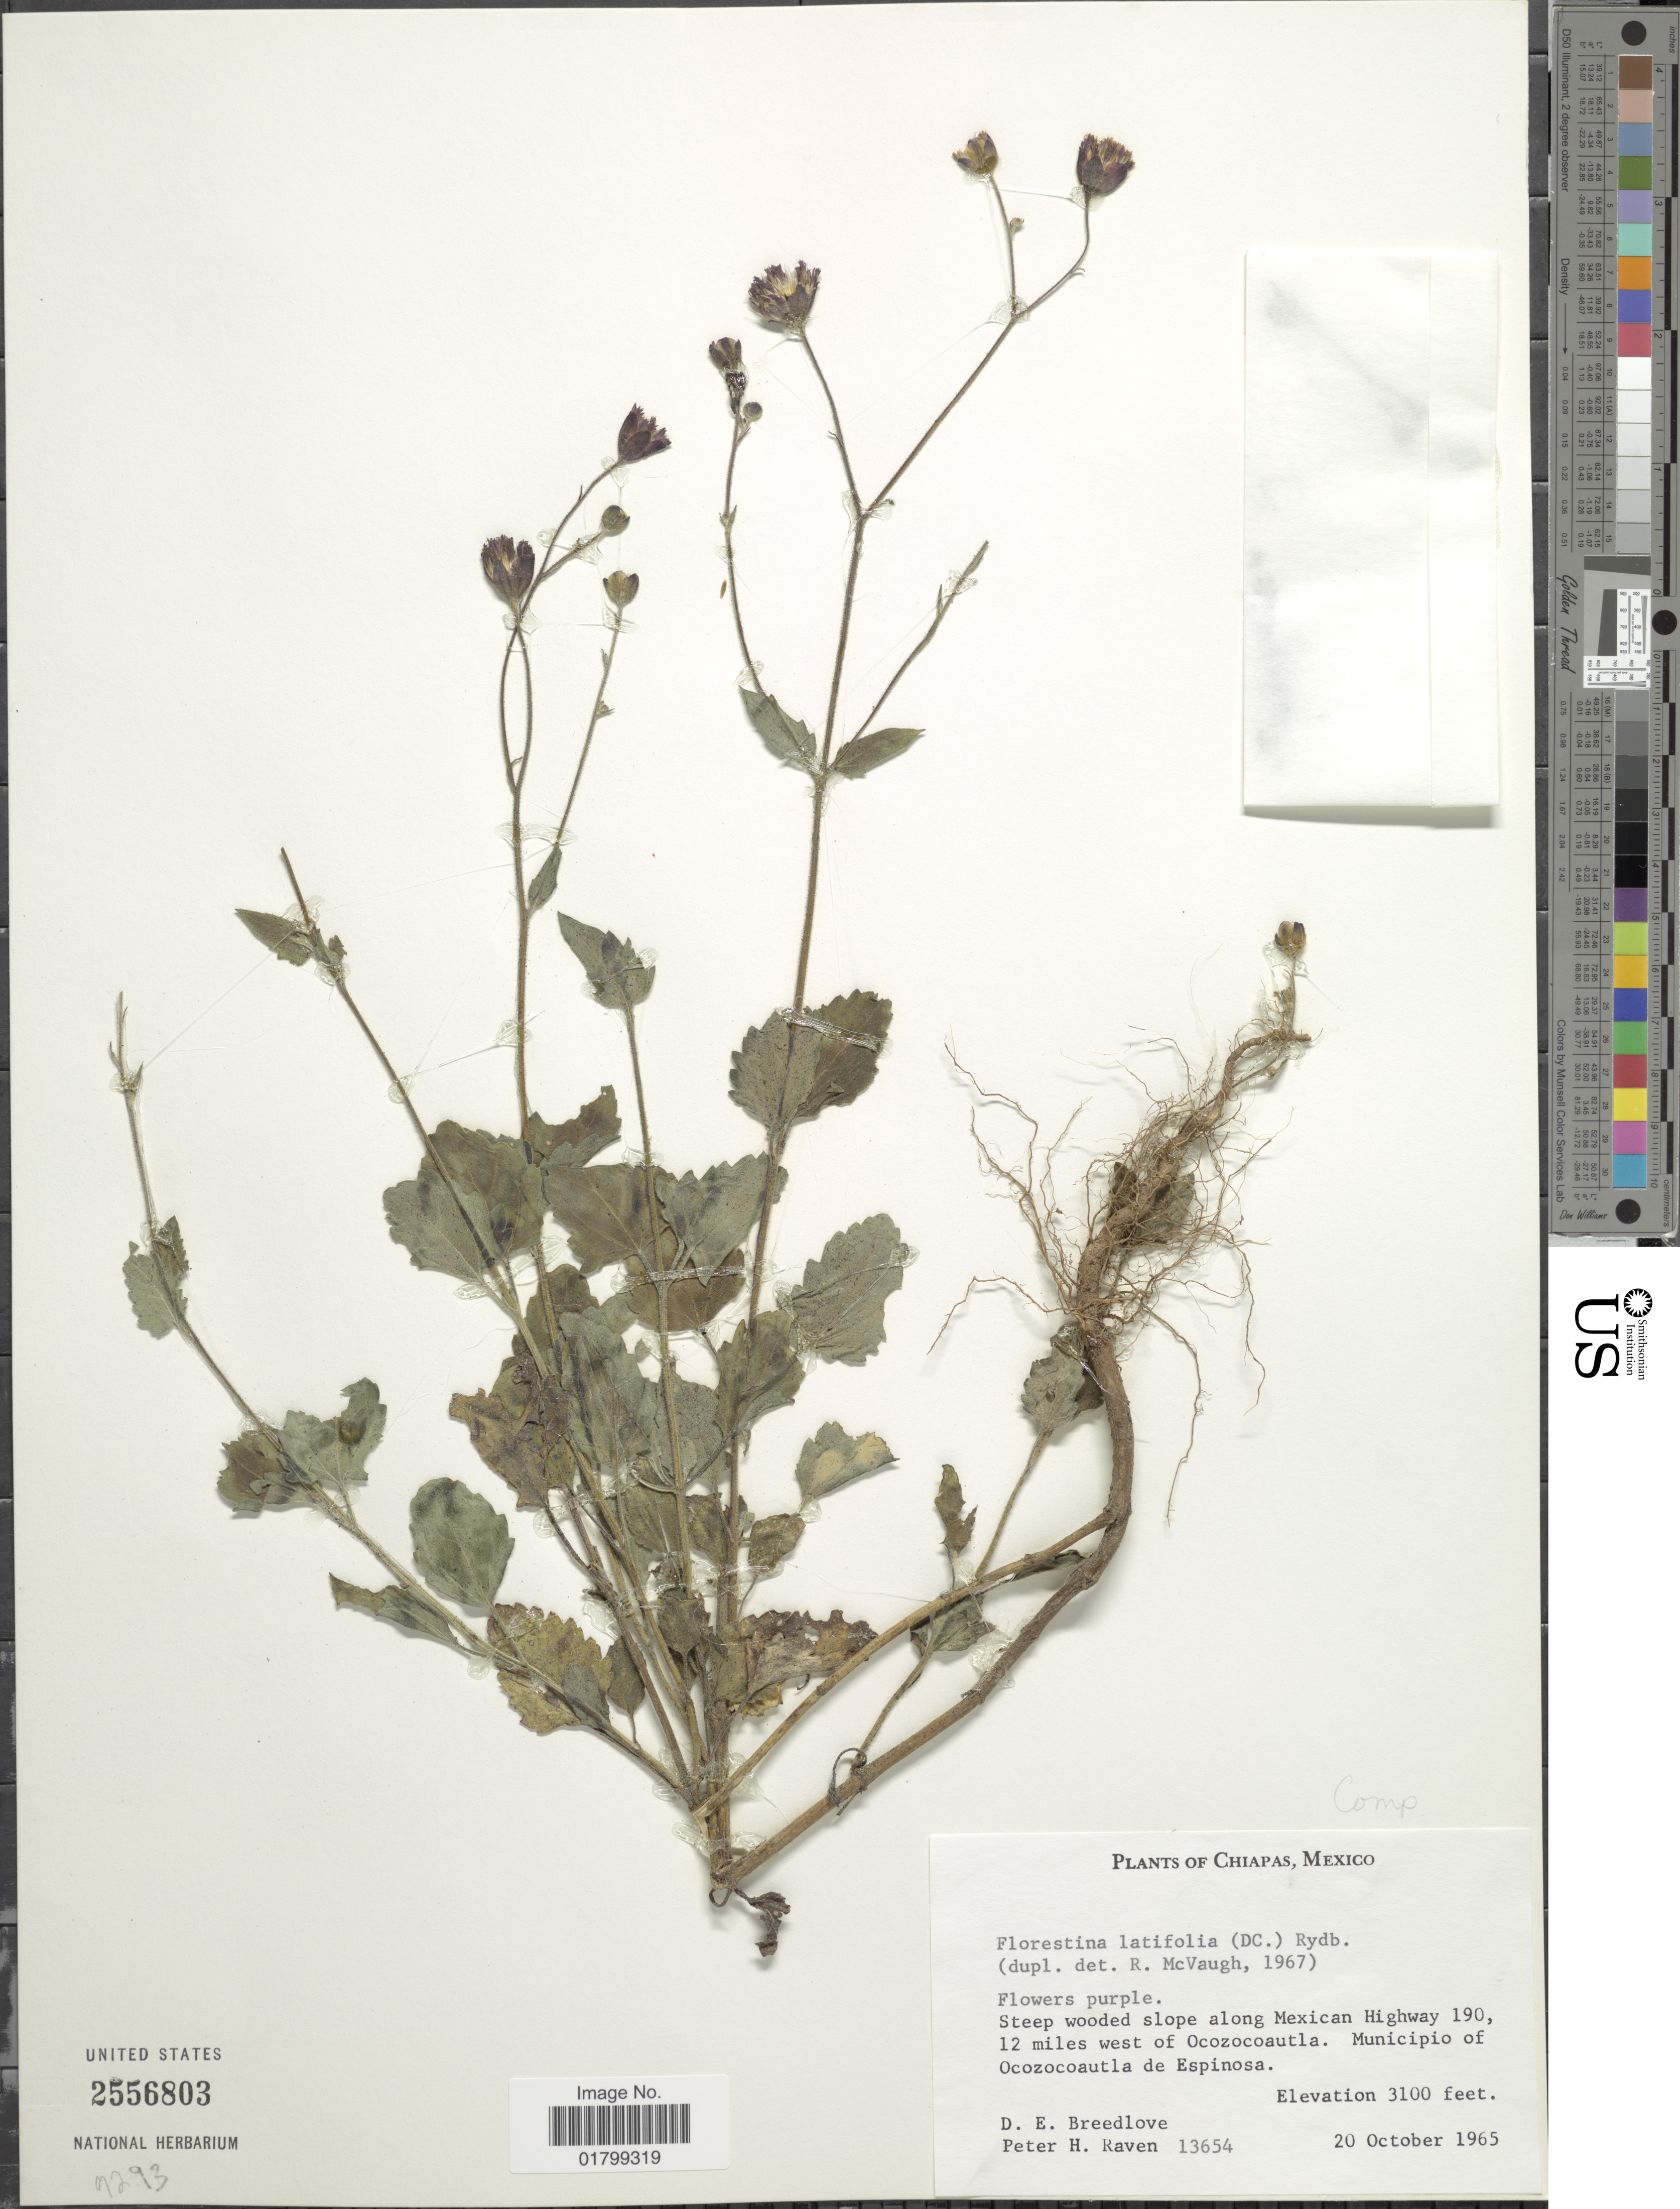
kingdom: Plantae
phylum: Tracheophyta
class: Magnoliopsida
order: Asterales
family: Asteraceae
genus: Florestina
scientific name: Florestina latifolia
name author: (DC.) Rydb.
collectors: D. E. Breedlove & P. Raven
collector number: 13654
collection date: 1965-10-20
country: Mexico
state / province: Chiapas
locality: Steep wooded slope along Mexican Highway 190, 12 miles west of Ocozocoautla. Municipio of Ocozocoautla de Espinosa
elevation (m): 945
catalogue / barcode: US 2556803